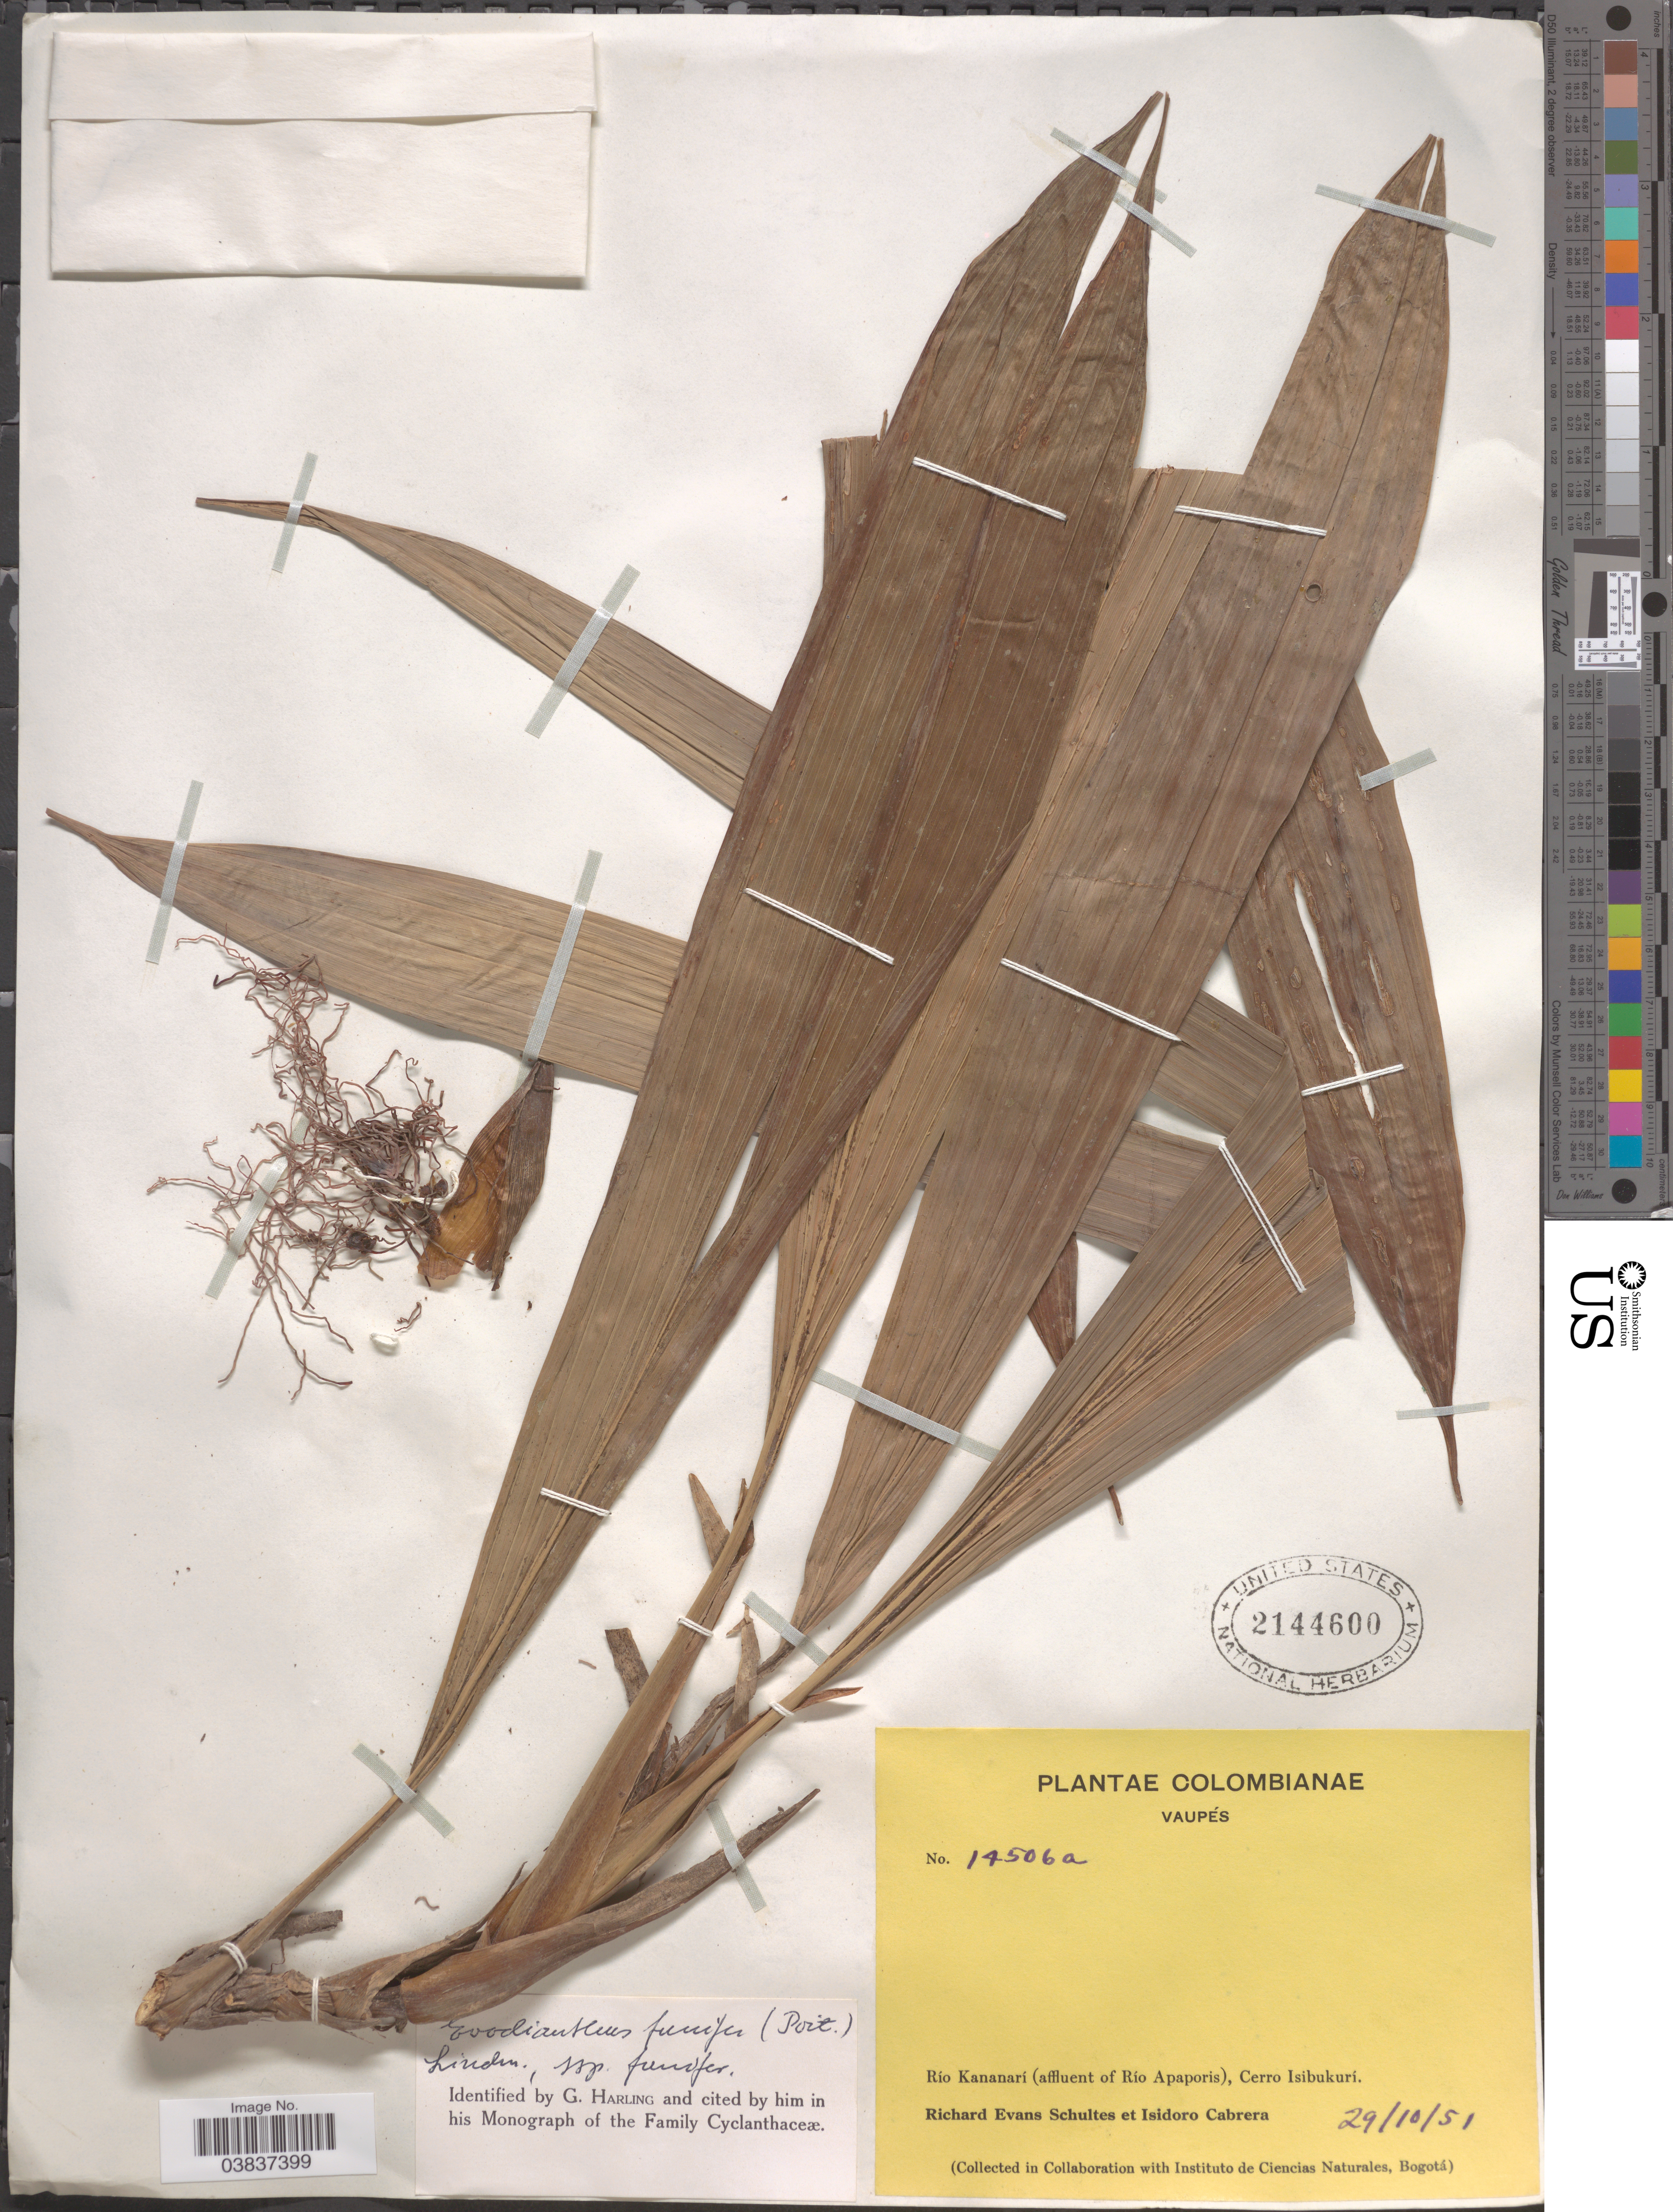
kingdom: Plantae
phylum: Tracheophyta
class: Liliopsida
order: Pandanales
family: Cyclanthaceae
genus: Evodianthus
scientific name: Evodianthus funifer subsp. funifer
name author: (Poit.) Lindm.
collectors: R. E. Schultes & I. Cabrera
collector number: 14506a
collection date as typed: Transcribed d/m/y: 29/10/51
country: Colombia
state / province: Vaupés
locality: Río Kananarí (affluent of Río Apaporis), Cerro Isibukurí.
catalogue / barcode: US 2144600